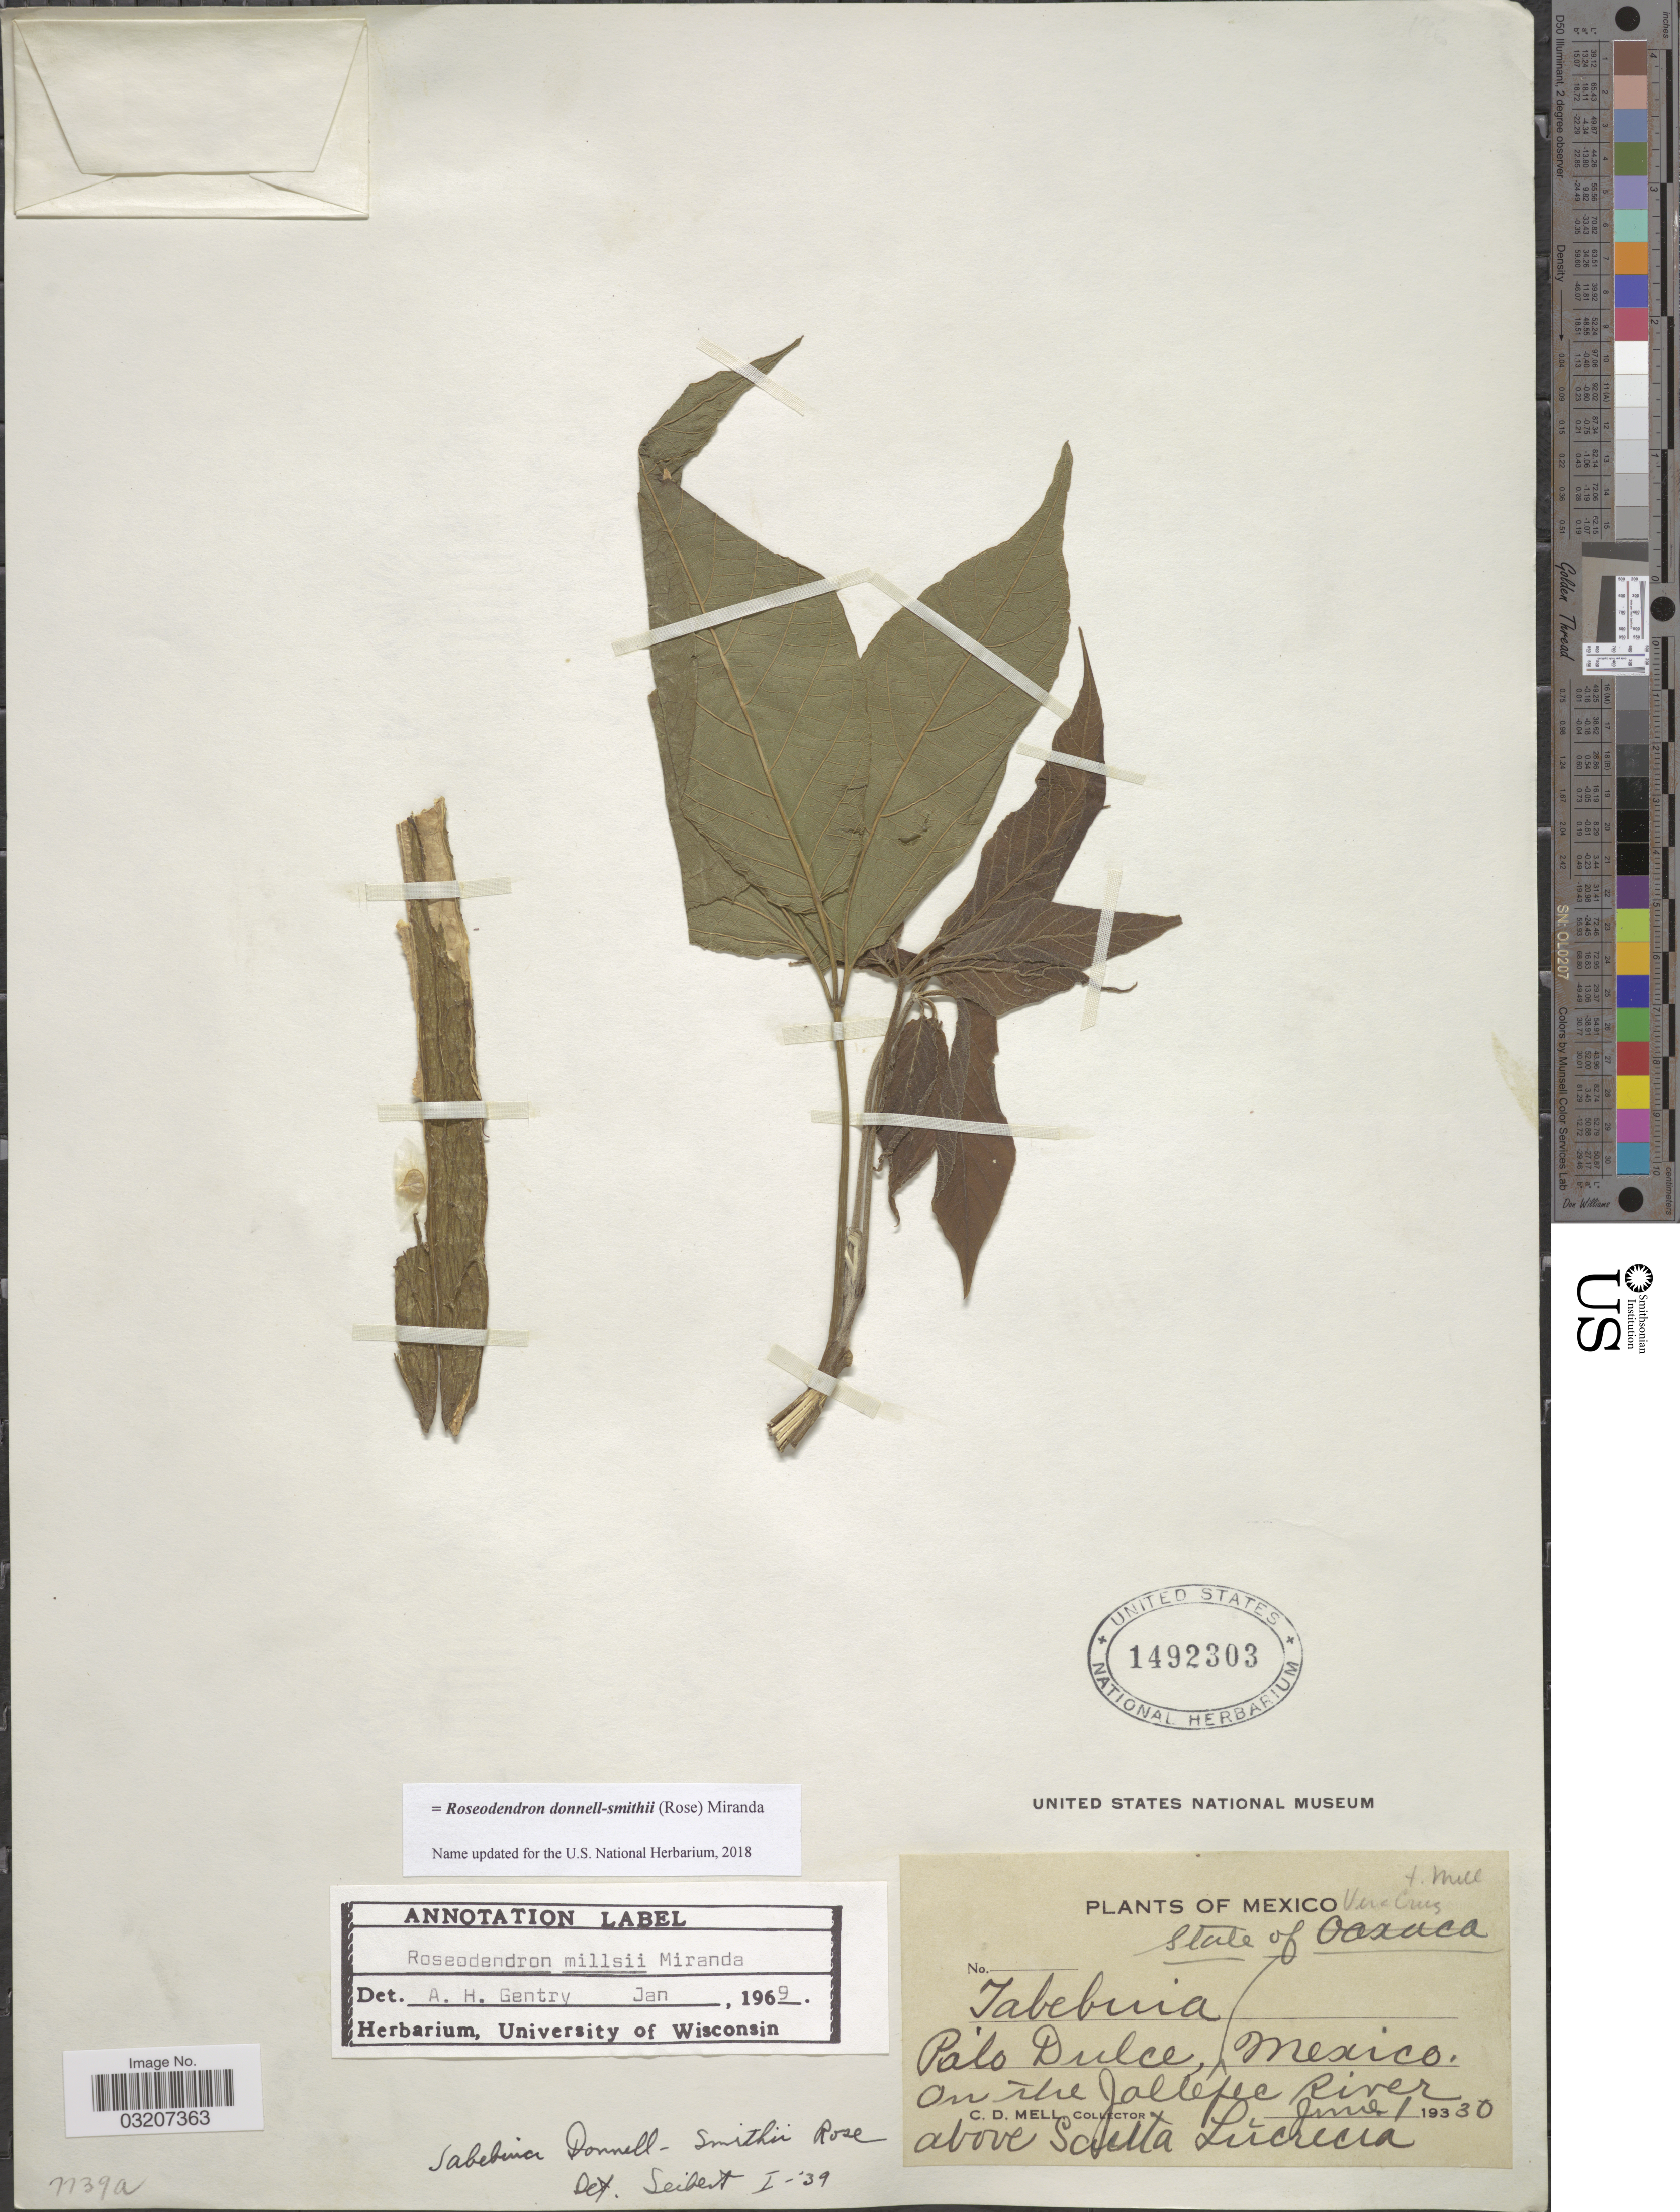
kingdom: Plantae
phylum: Tracheophyta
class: Magnoliopsida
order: Lamiales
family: Bignoniaceae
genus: Roseodendron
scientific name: Roseodendron donnell-smithii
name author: (Rose) Miranda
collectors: C. D. Mell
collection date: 1930-06-01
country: Mexico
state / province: Veracruz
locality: State of Vera Cruz, Palo Dulce, on the Jaltepec River above Santa Lucrecia.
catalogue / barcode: US 1492303